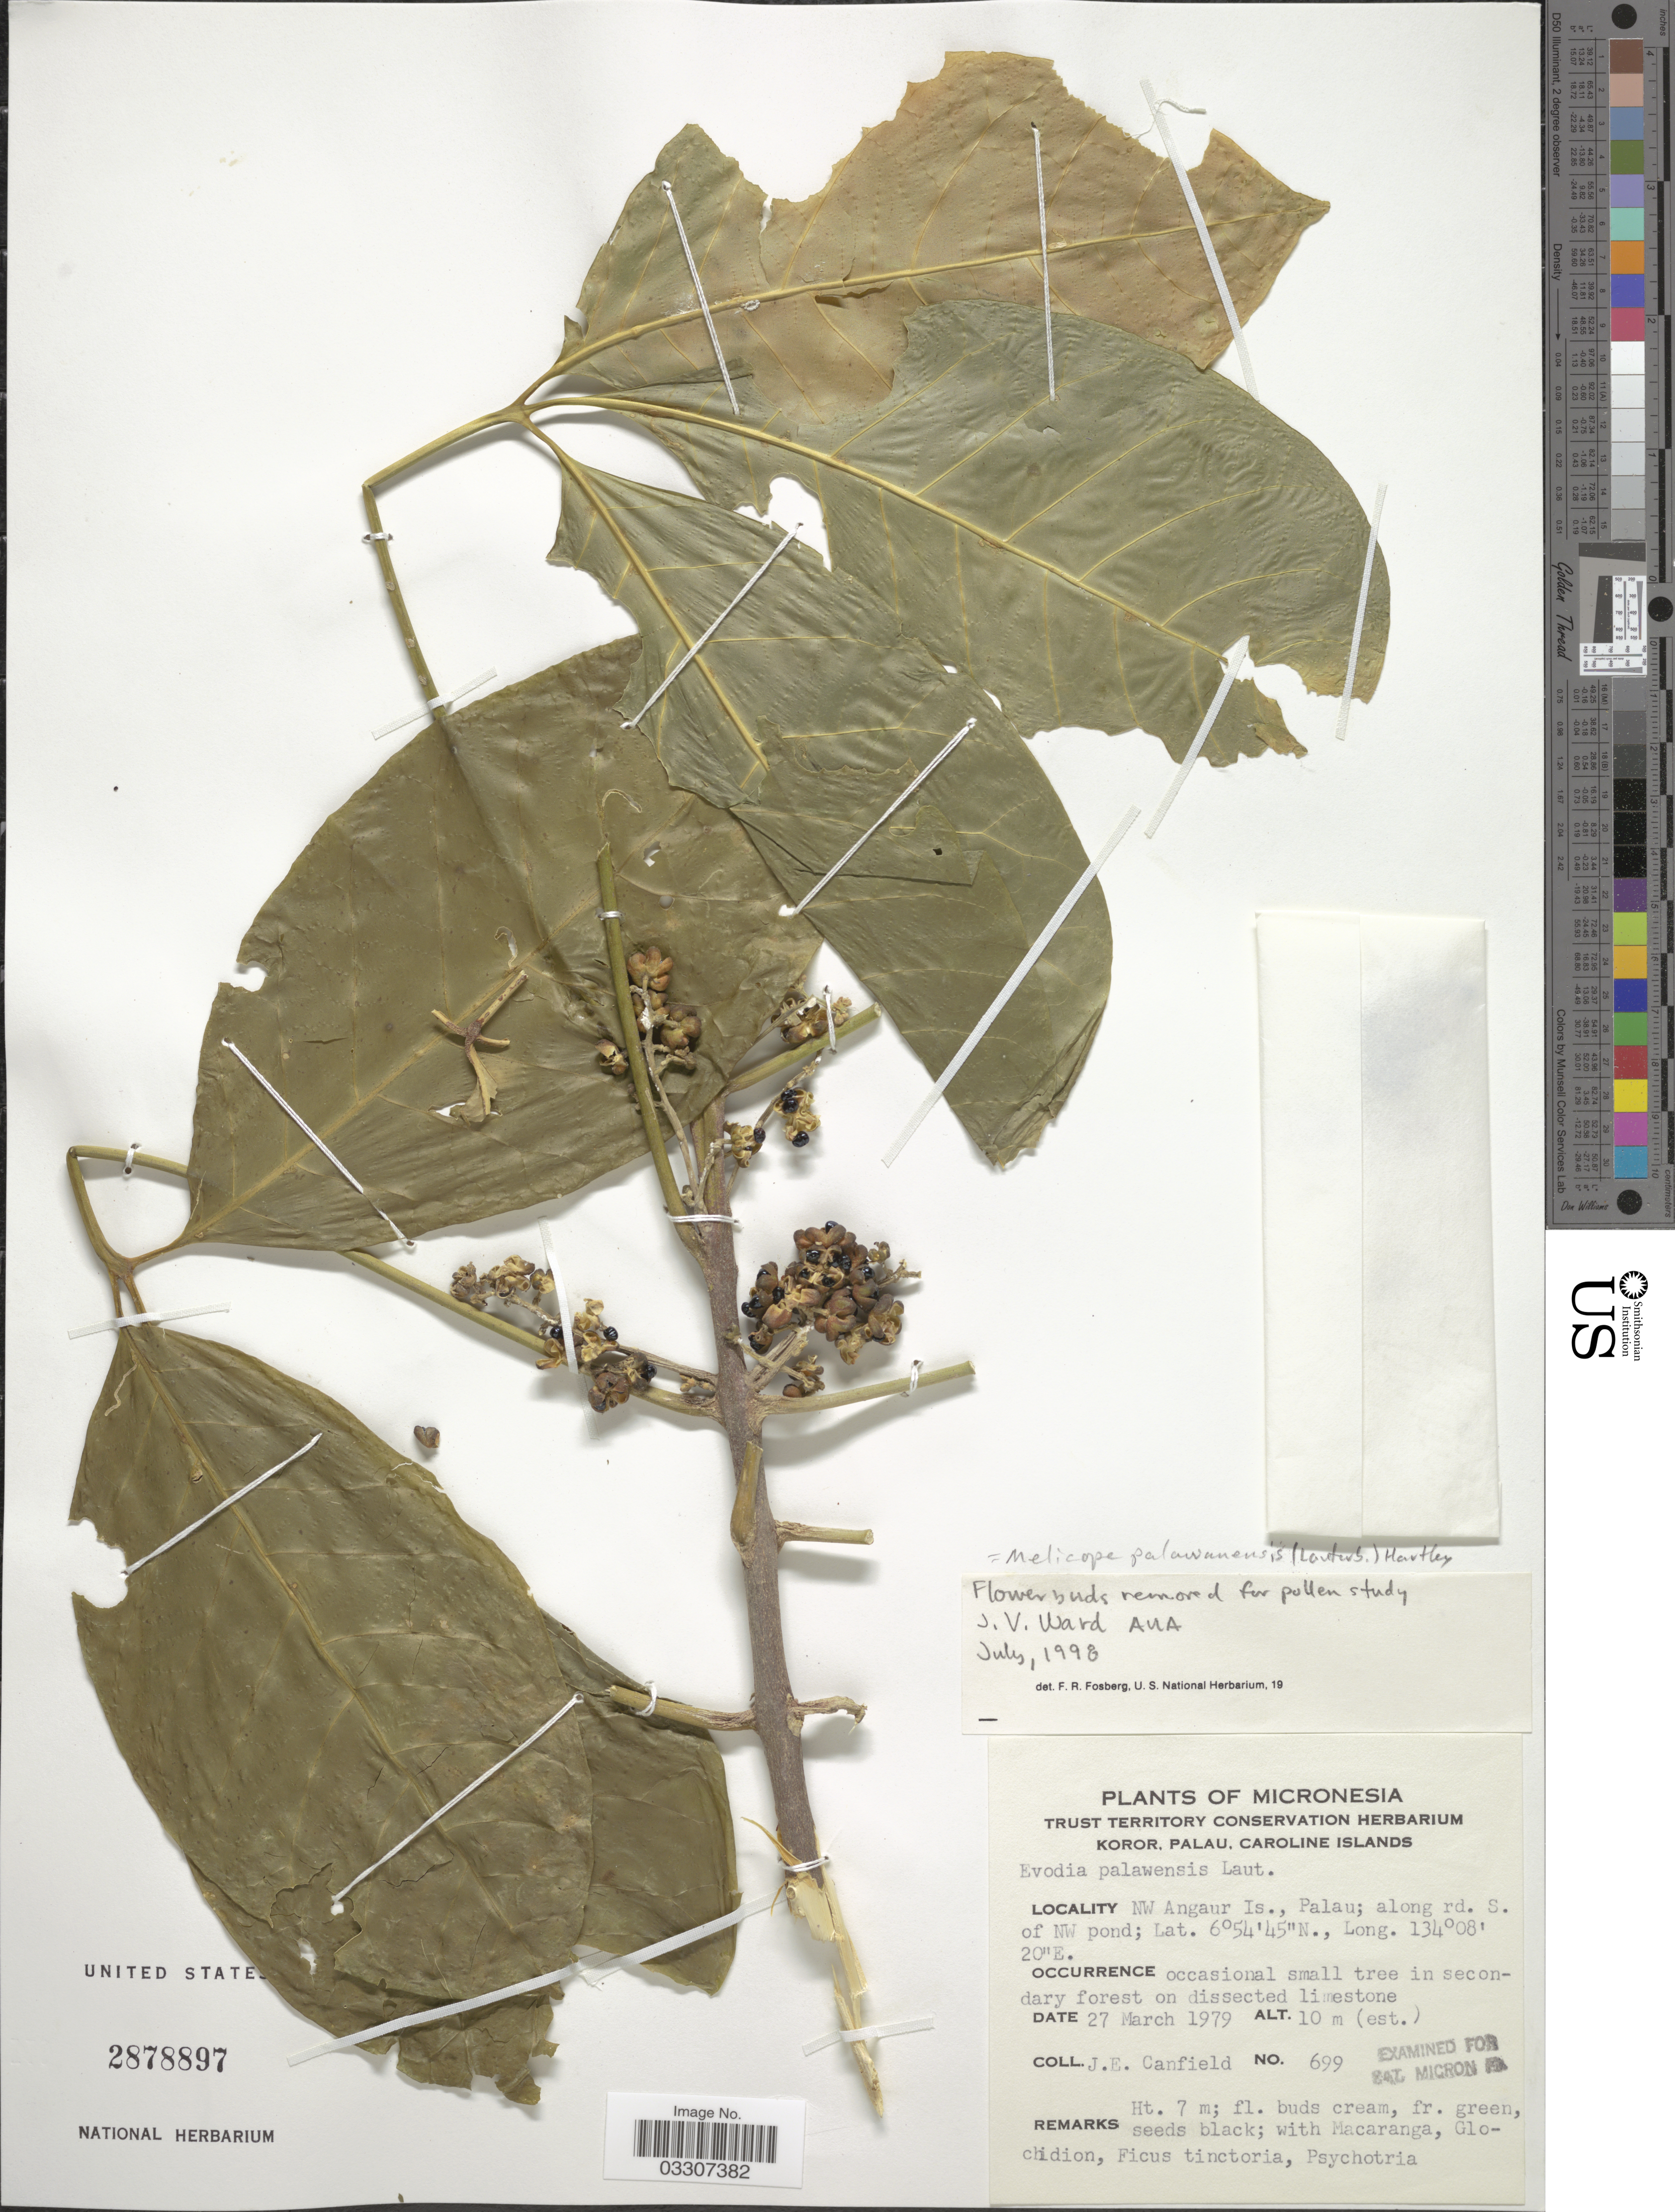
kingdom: Plantae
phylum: Tracheophyta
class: Magnoliopsida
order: Sapindales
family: Rutaceae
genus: Melicope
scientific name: Melicope palawensis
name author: (Lauterb.) T.G. Hartley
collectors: J. E. Canfield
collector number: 699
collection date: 1979-03-27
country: Palau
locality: Micronesia. NW Angaur Is., Palau; along rd. S. of NW pond.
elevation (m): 10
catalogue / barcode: US 2878897